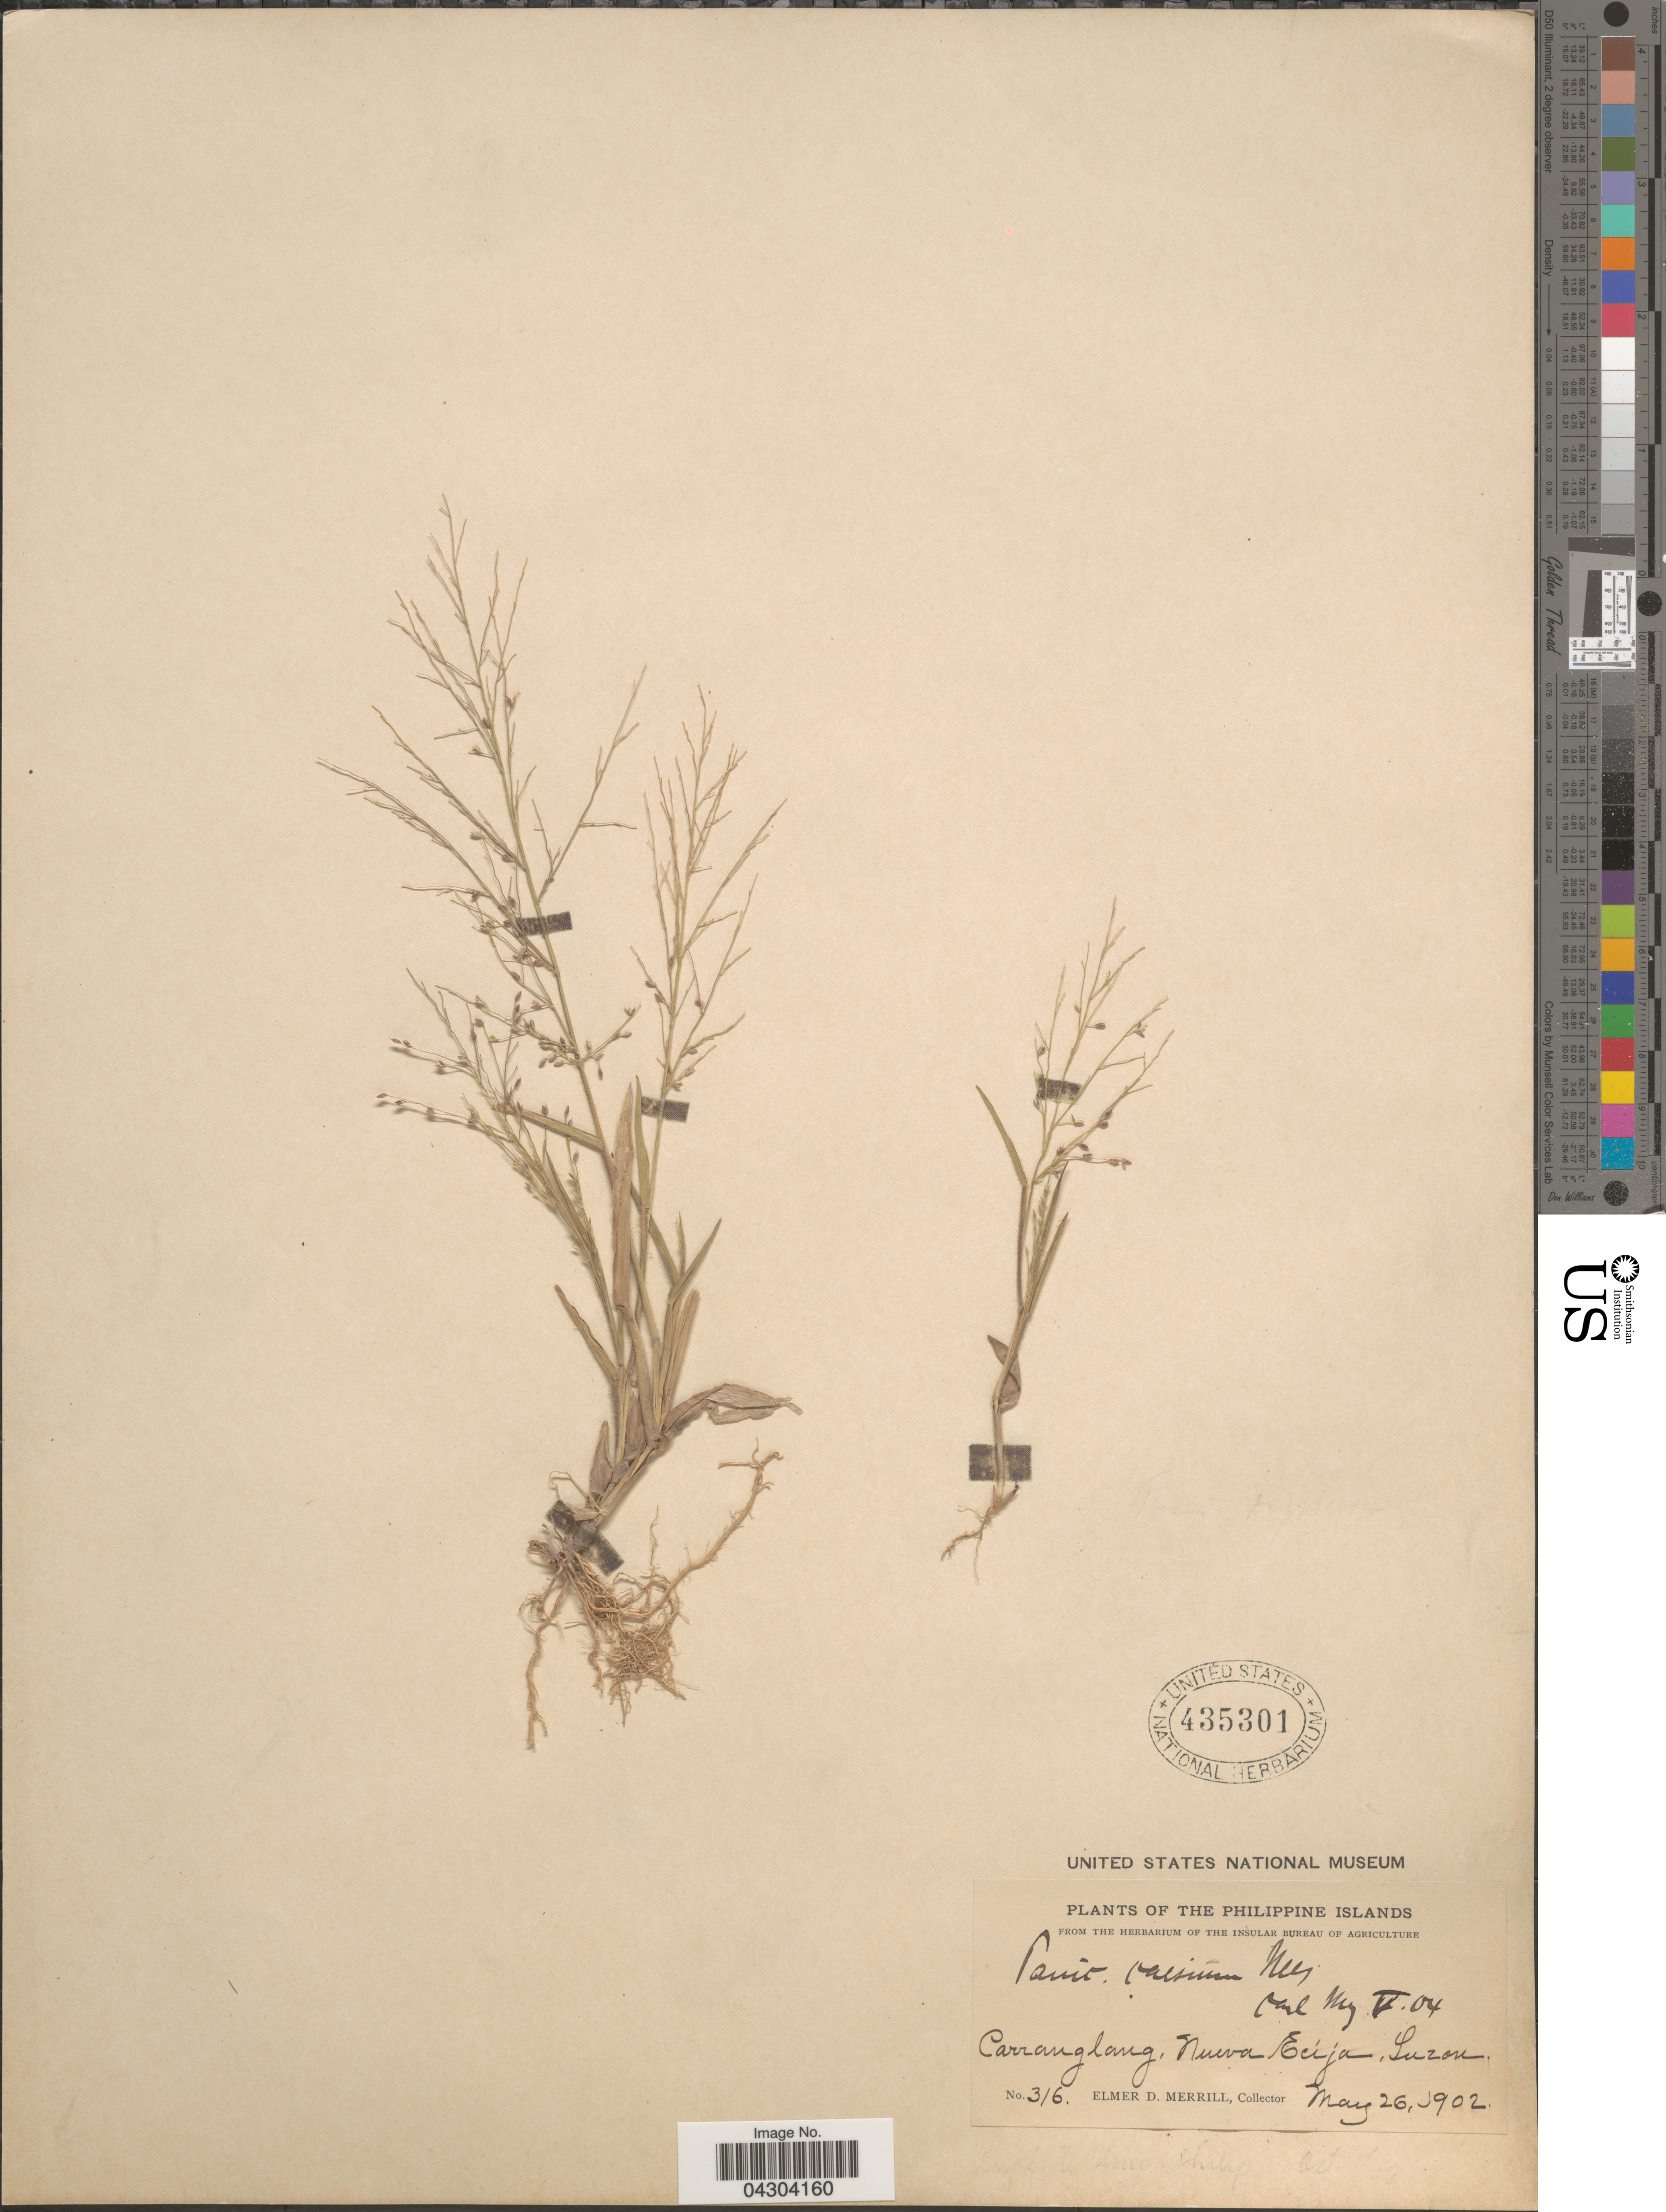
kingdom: Plantae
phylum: Tracheophyta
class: Liliopsida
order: Poales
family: Poaceae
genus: Panicum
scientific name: Panicum luzonense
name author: J. Presl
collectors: E. D. Merrill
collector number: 316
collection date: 1902-05-26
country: Philippines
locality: The Philippine Islands. Carranglang, Nueva Ecija, Luzon.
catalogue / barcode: US 435301